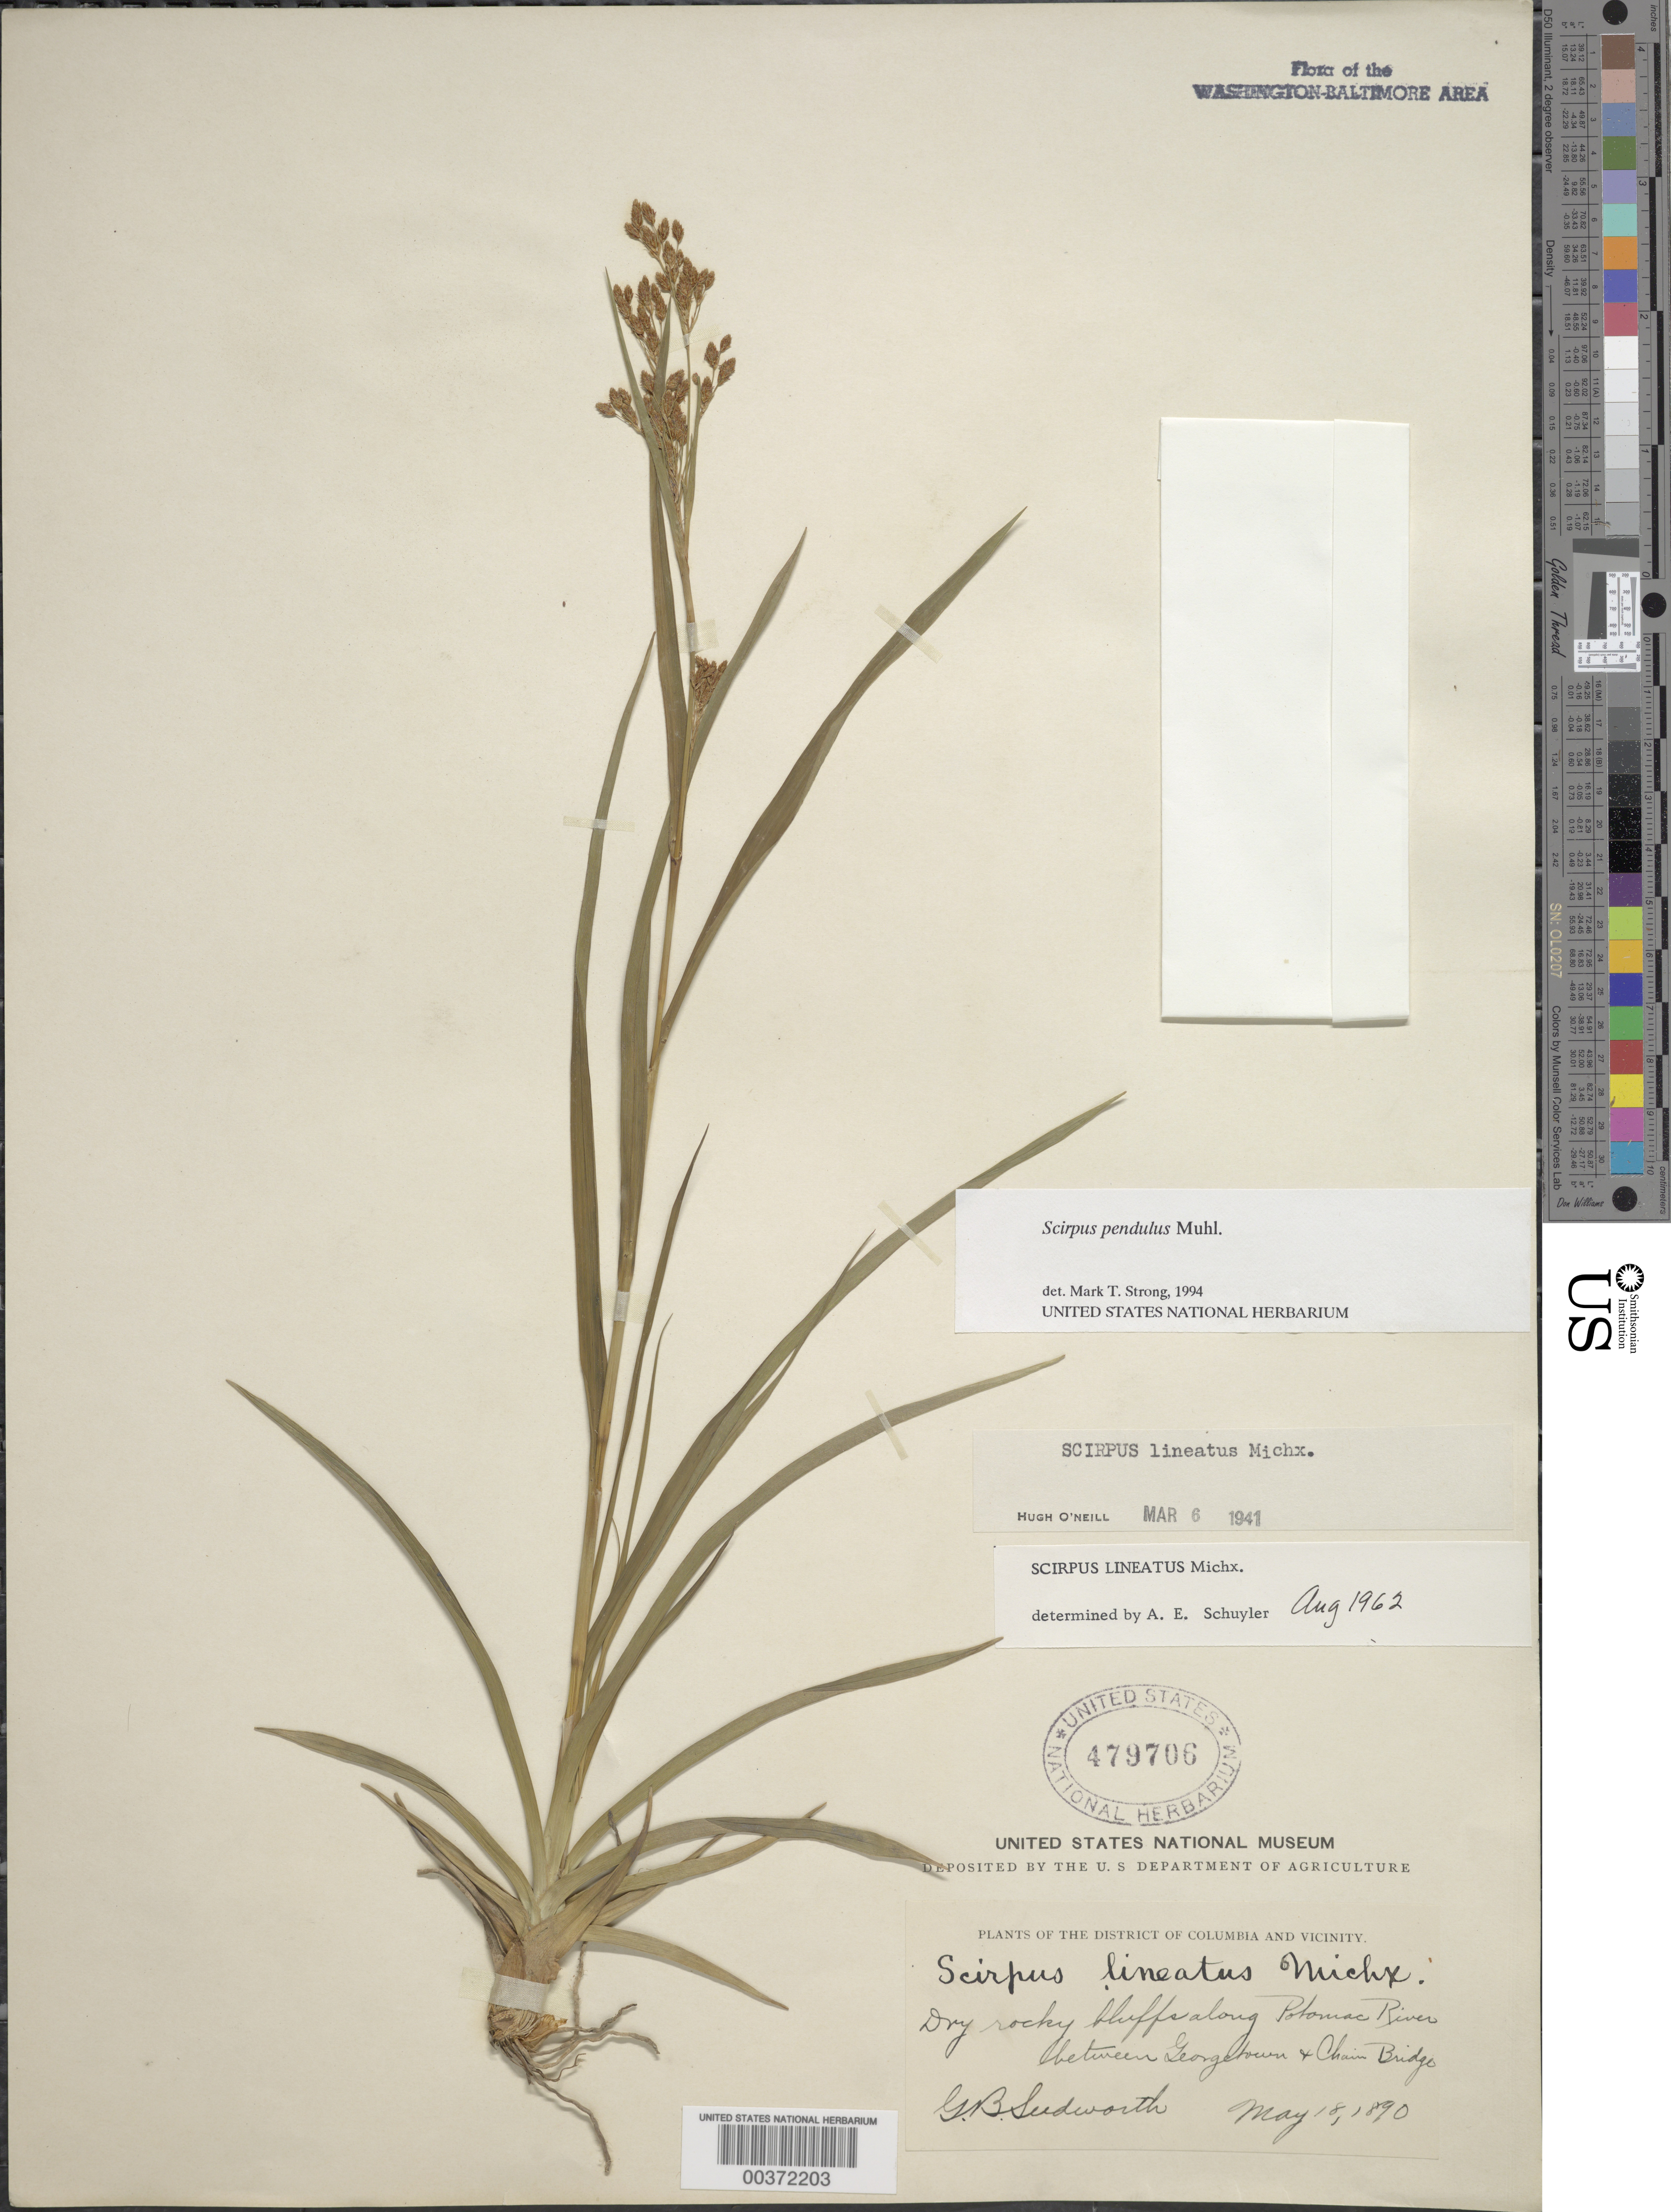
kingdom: Plantae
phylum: Tracheophyta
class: Liliopsida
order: Poales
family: Cyperaceae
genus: Scirpus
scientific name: Scirpus pendulus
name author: Muhl.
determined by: Strong, M. T., (US), Smithsonian Institution - National Museum of Natural History (UNITED STATES)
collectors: G. B. Sudworth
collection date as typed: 18 May 1890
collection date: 1890-05-18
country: United States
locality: Potomac River, between Georgetown and Chain Bridge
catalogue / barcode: US 479706